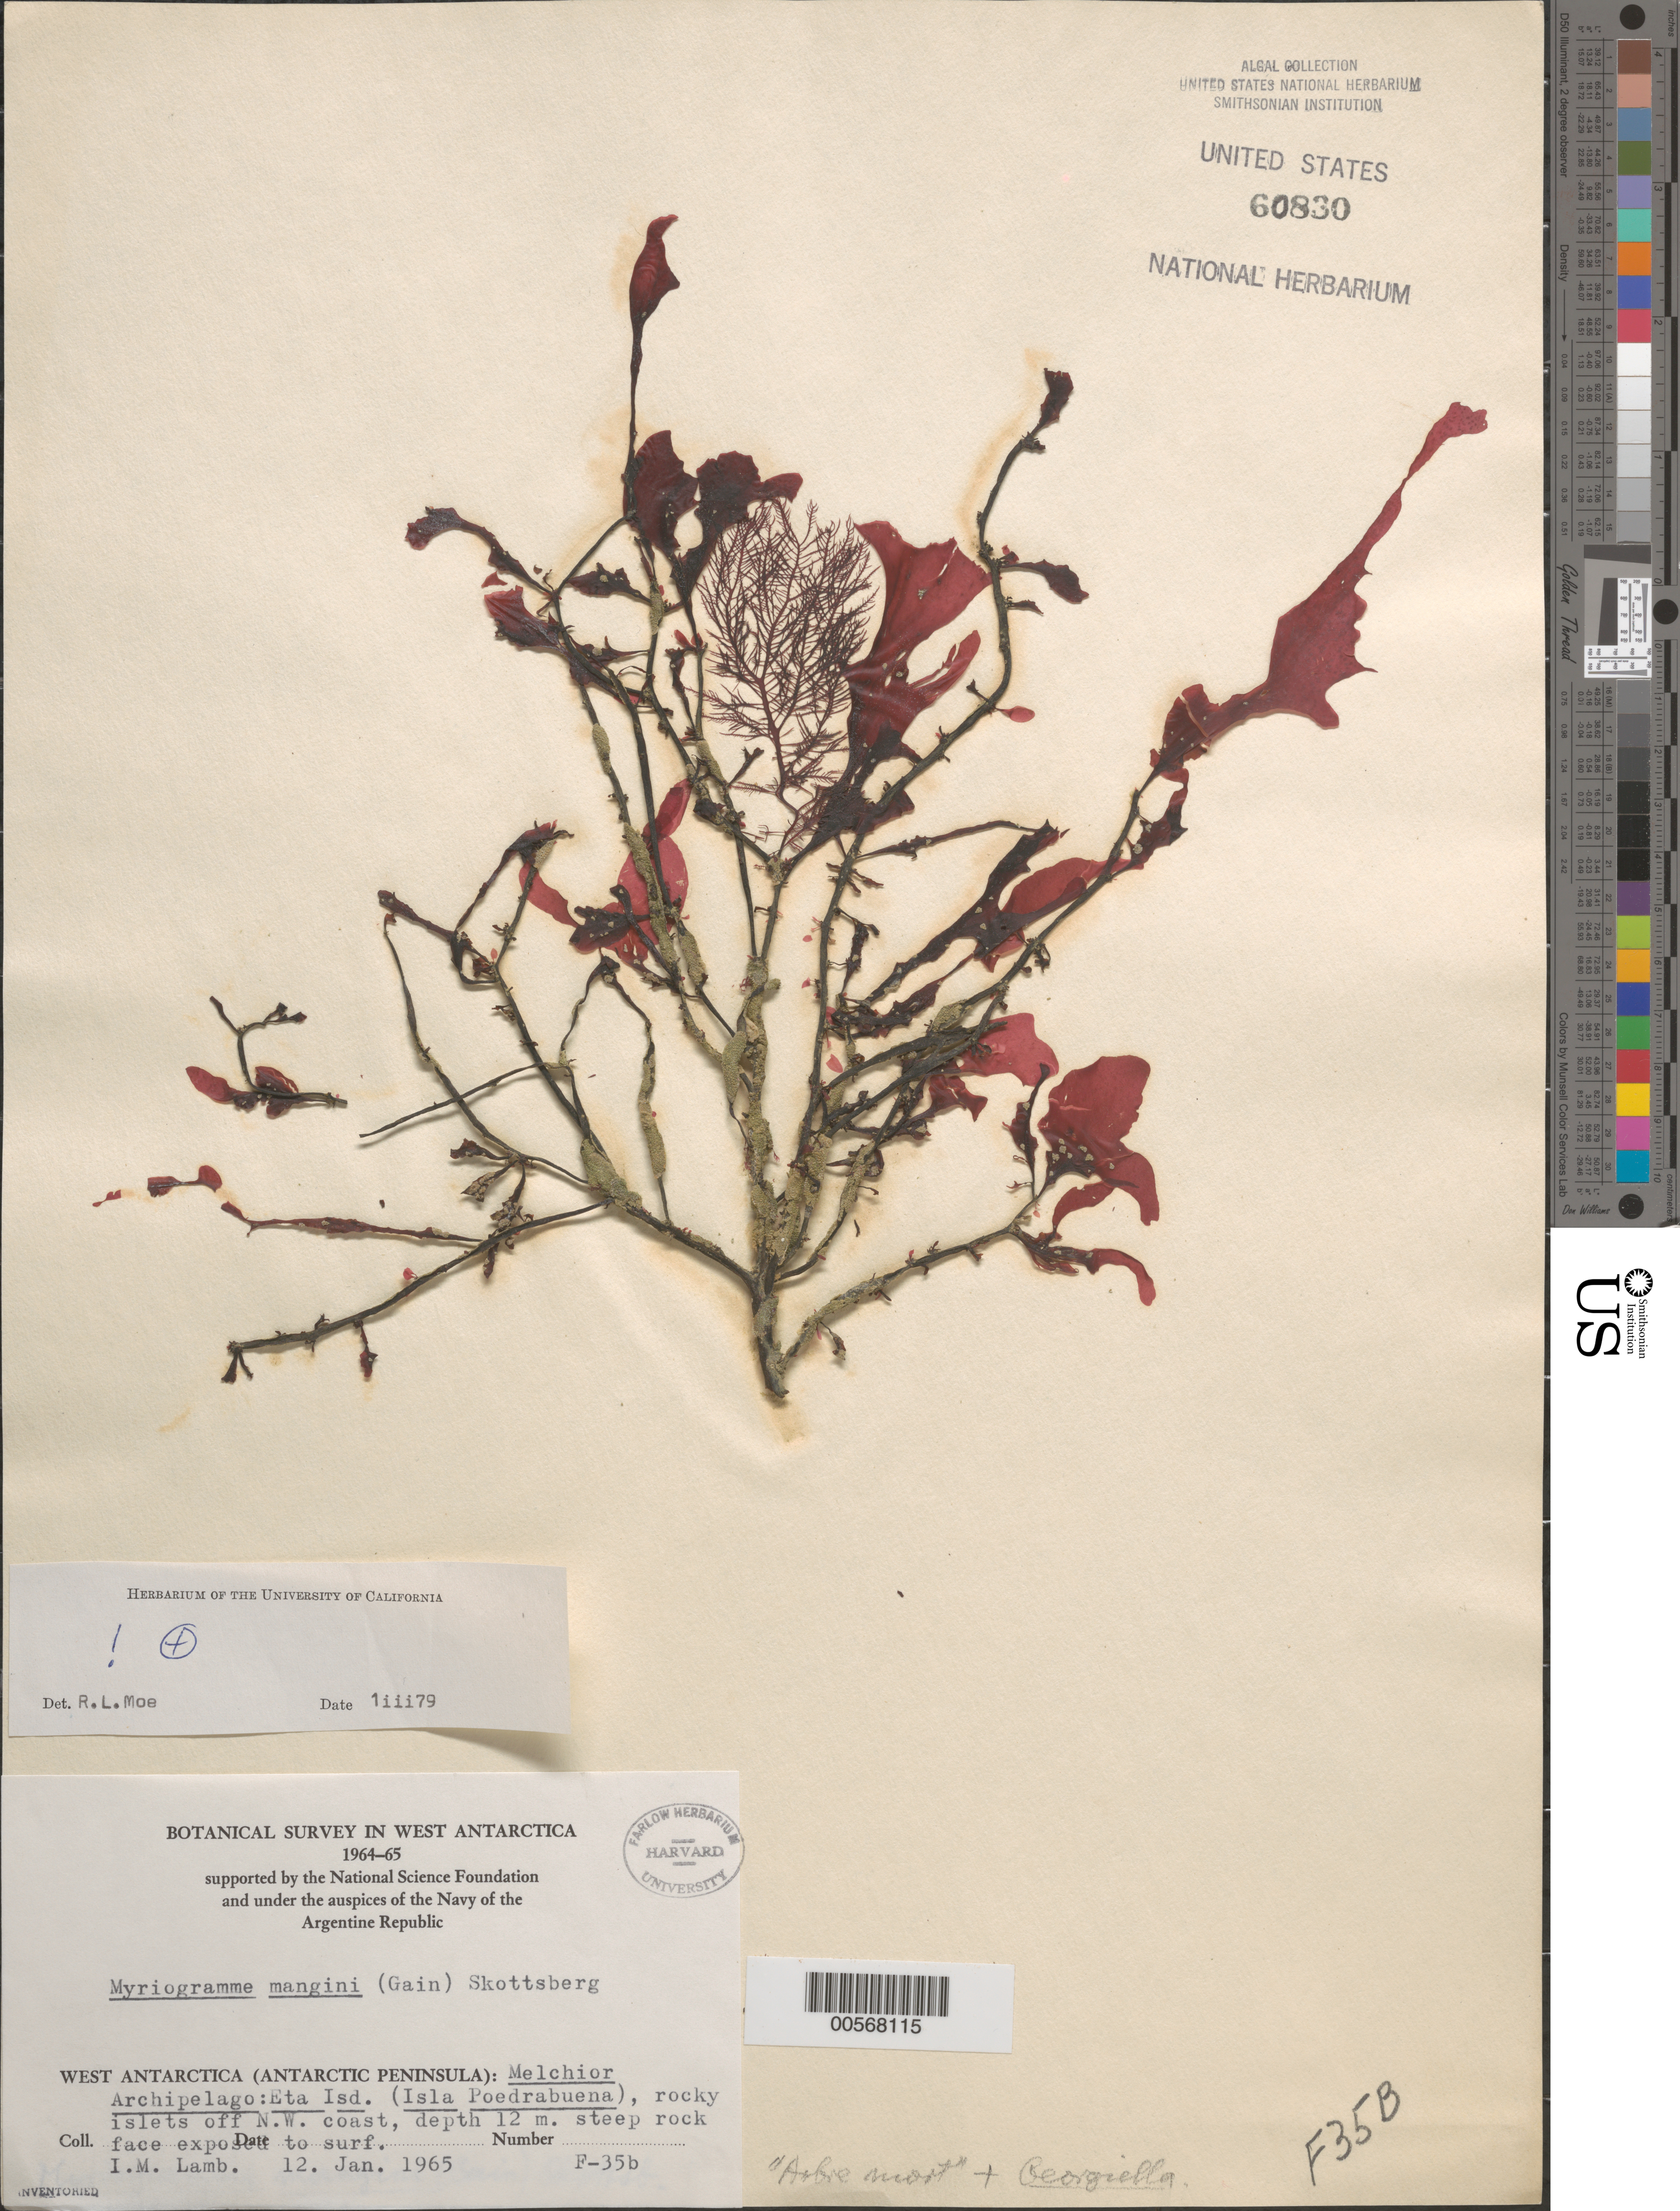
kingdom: Plantae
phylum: Rhodophyta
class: Florideophyceae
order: Ceramiales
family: Delesseriaceae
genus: Myriogramme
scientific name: Myriogramme manginii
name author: (Gain) Skottsb.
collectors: I. M. Lamb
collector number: F-35b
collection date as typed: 12 Jan 1965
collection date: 1965-01-12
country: Antarctica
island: Melchior Islands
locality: Rocky Islets off northwest Eta Island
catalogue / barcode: US 60830